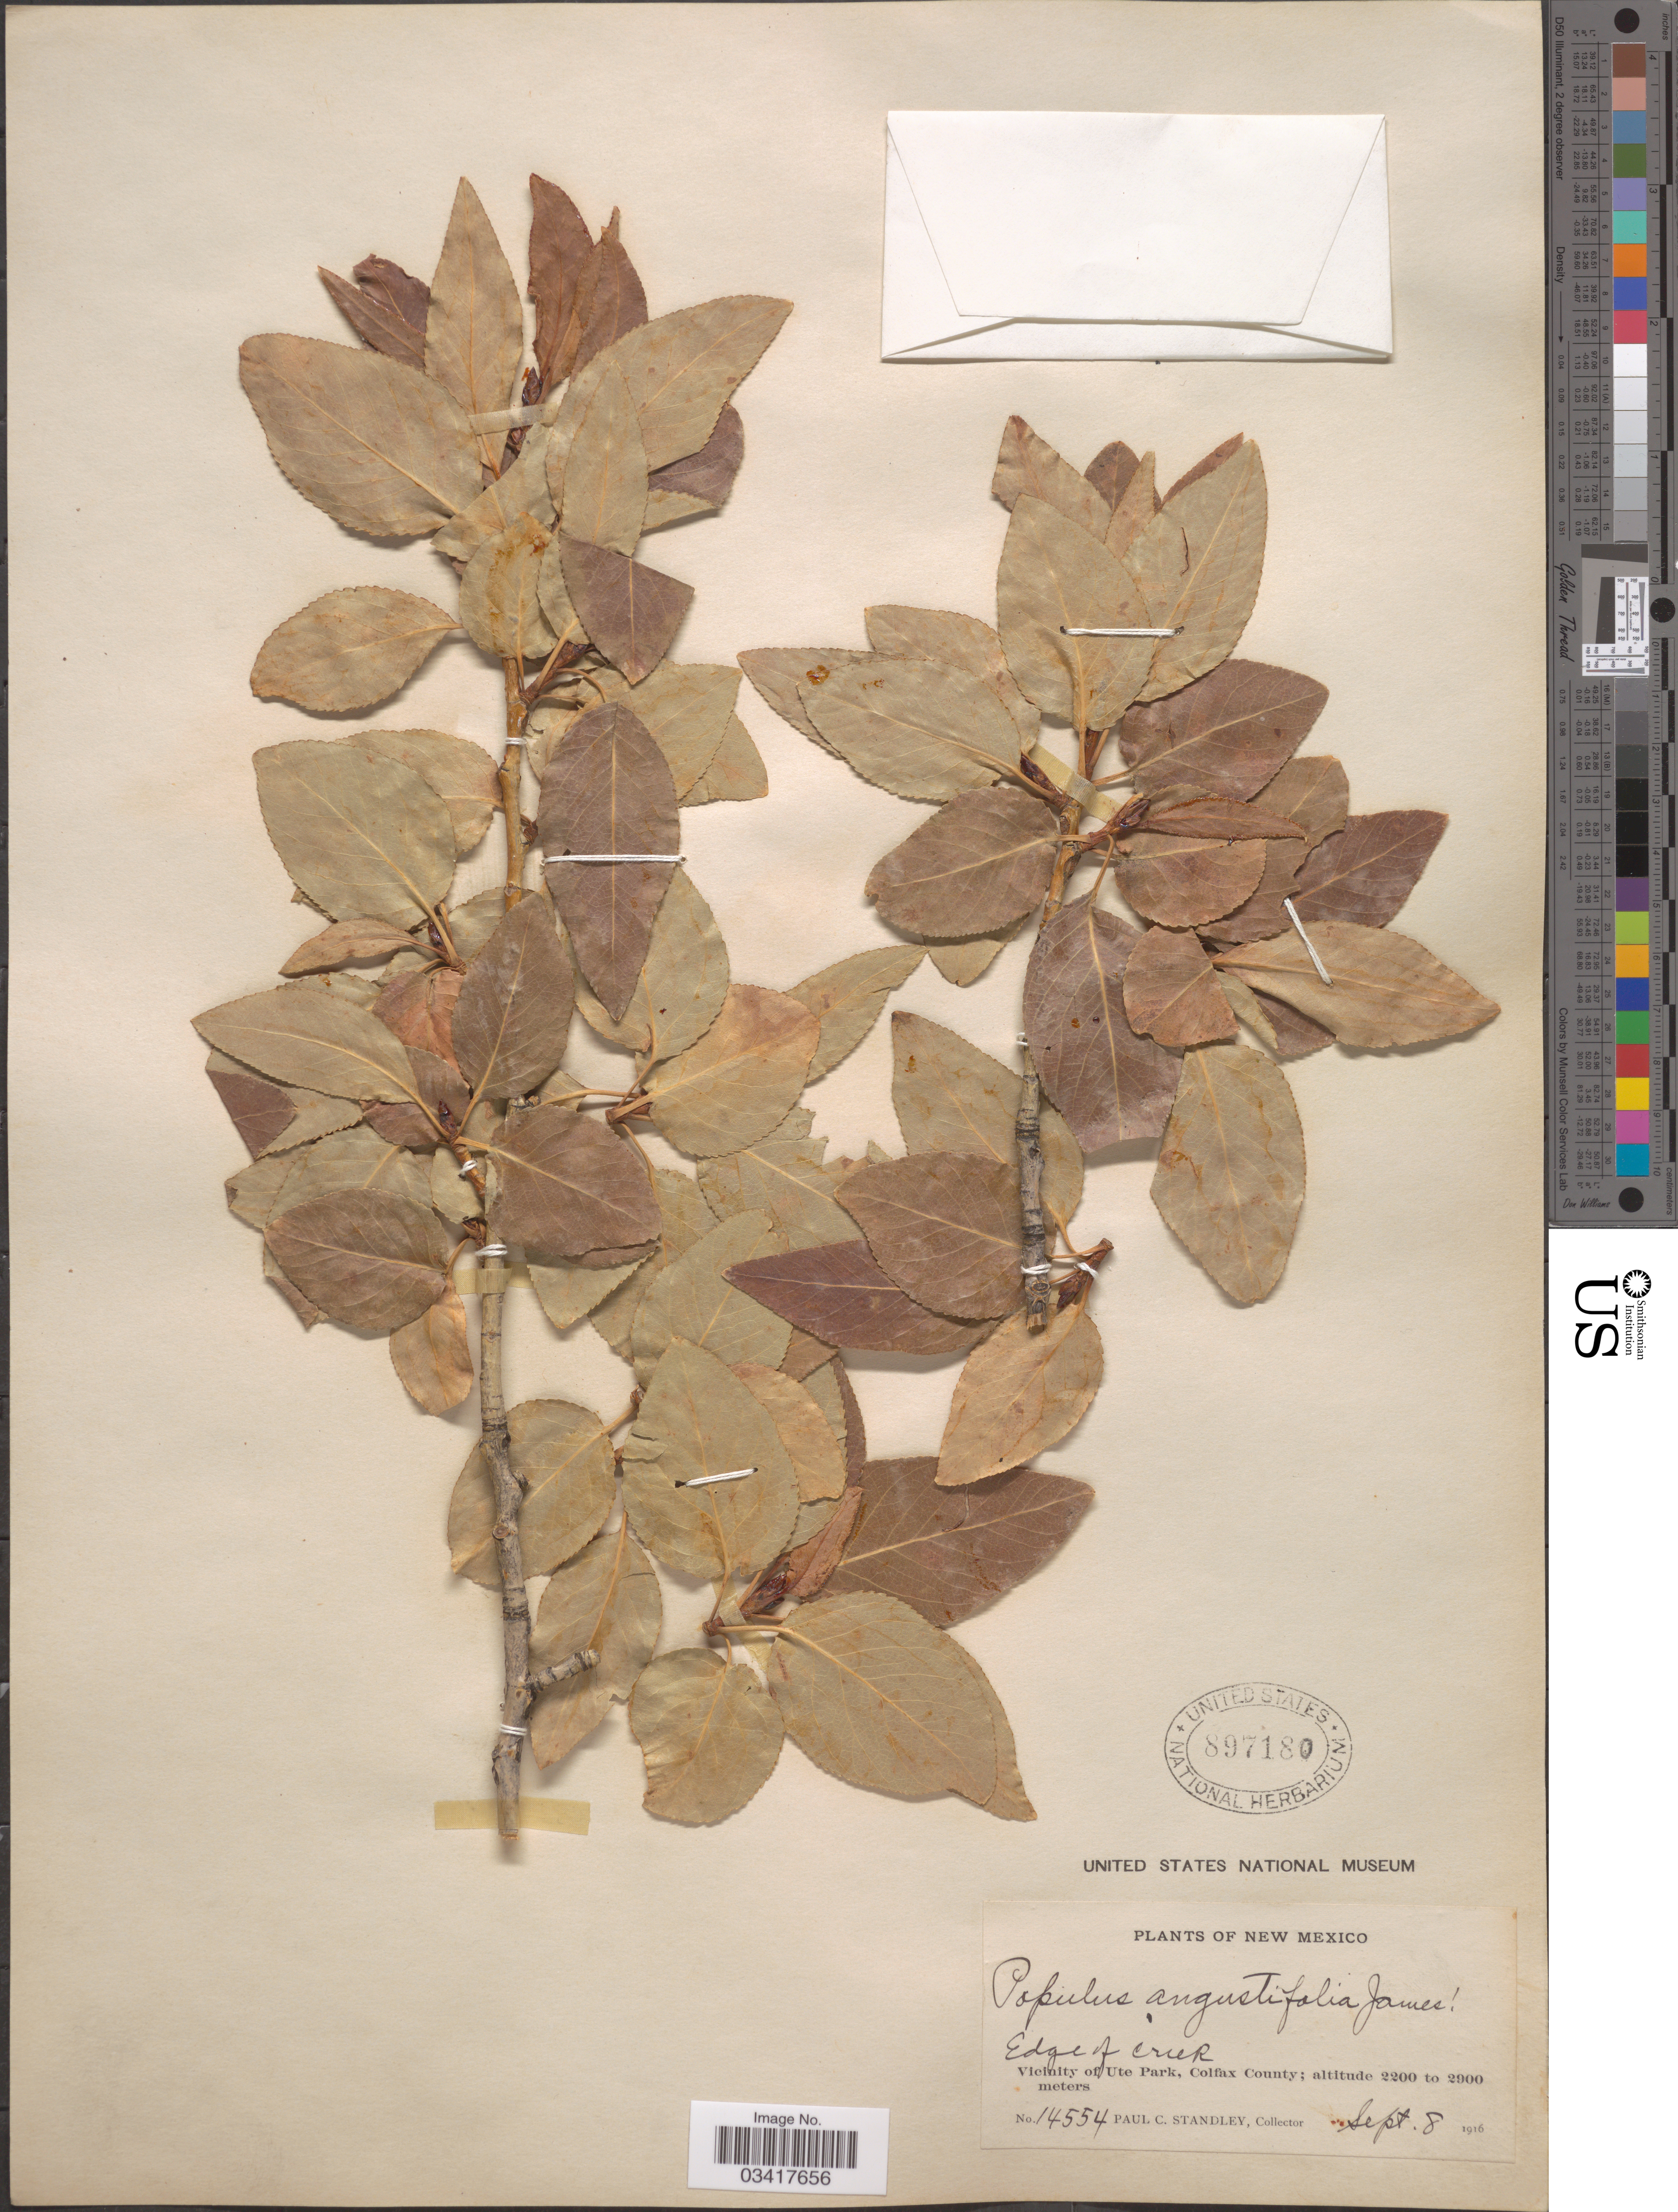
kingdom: Plantae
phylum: Tracheophyta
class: Magnoliopsida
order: Malpighiales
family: Salicaceae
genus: Populus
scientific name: Populus angustifolia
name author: E. James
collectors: P. C. Standley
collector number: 14554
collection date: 1916-09-08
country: United States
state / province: New Mexico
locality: Vicinity of Ute Park, Colfax County.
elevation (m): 2200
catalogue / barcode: US 897180